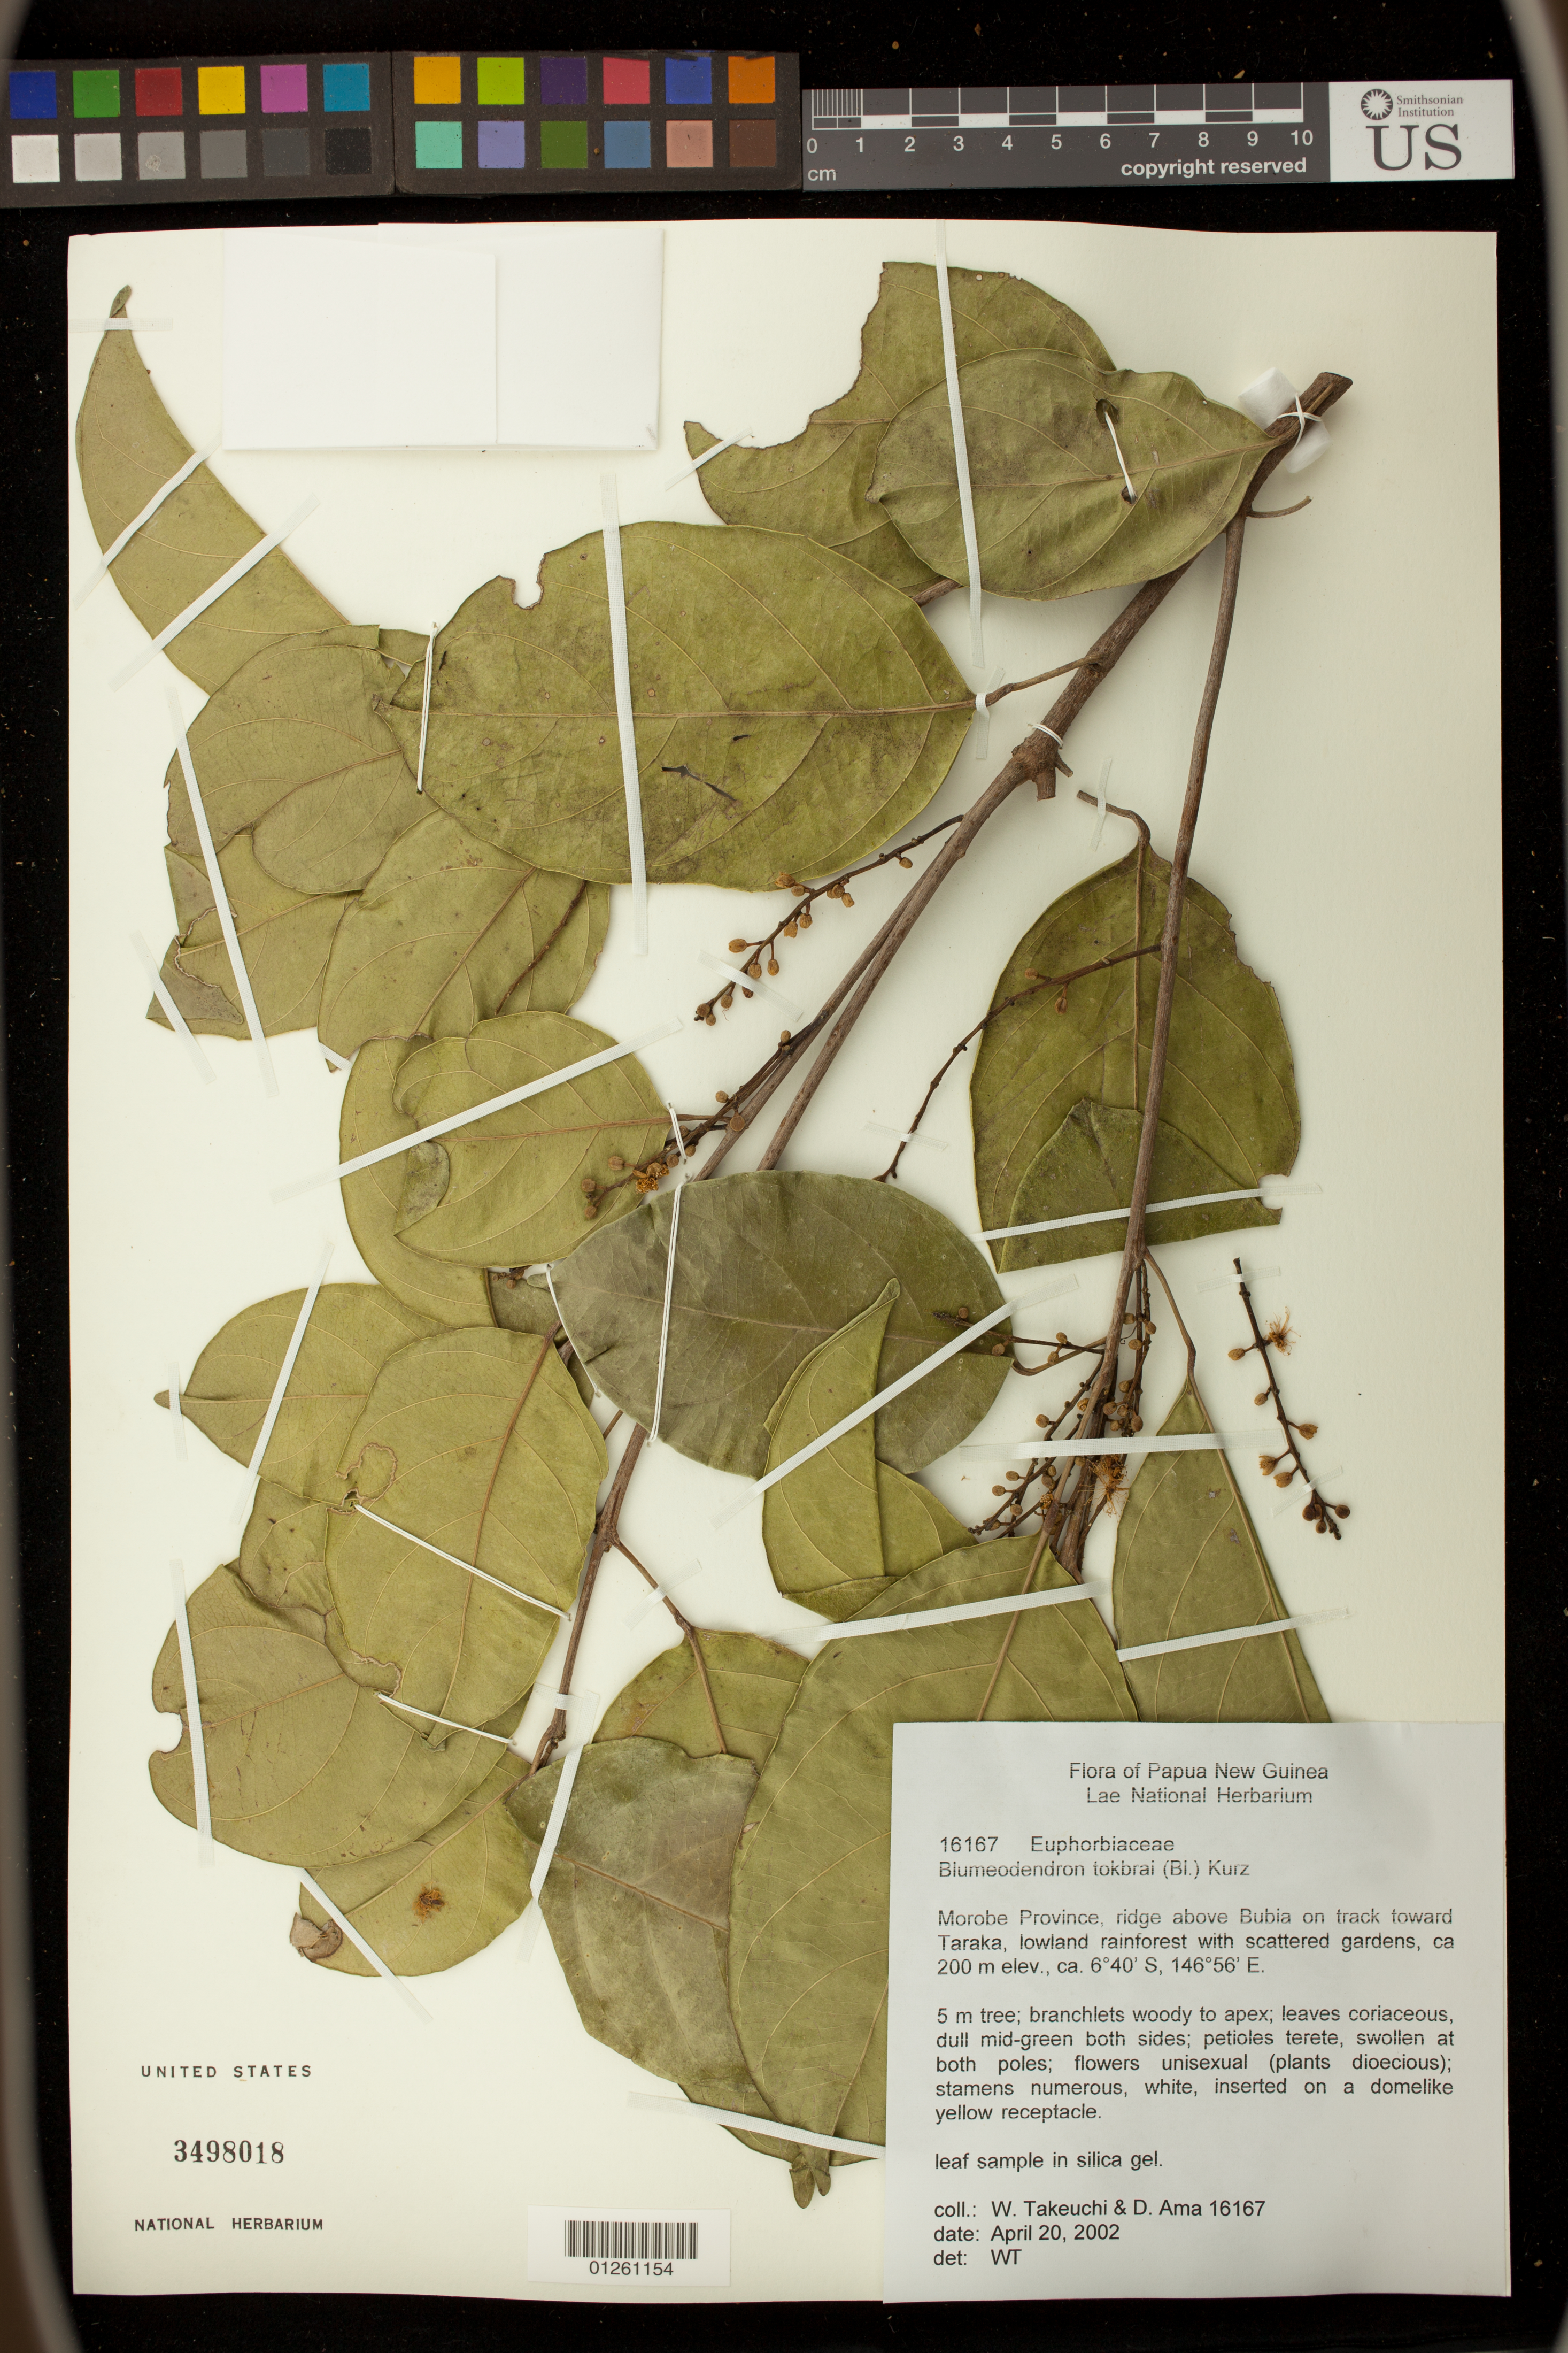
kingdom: Plantae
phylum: Tracheophyta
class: Magnoliopsida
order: Malpighiales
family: Euphorbiaceae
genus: Blumeodendron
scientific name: Blumeodendron tokbrai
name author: (Blume) Kurz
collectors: W. N. Takeuchi & D. Ama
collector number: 16167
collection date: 2002-04-20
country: Papua New Guinea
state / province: Morobe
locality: Ridge above Bubia, on track toward Taraka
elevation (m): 200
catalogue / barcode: US 3498018